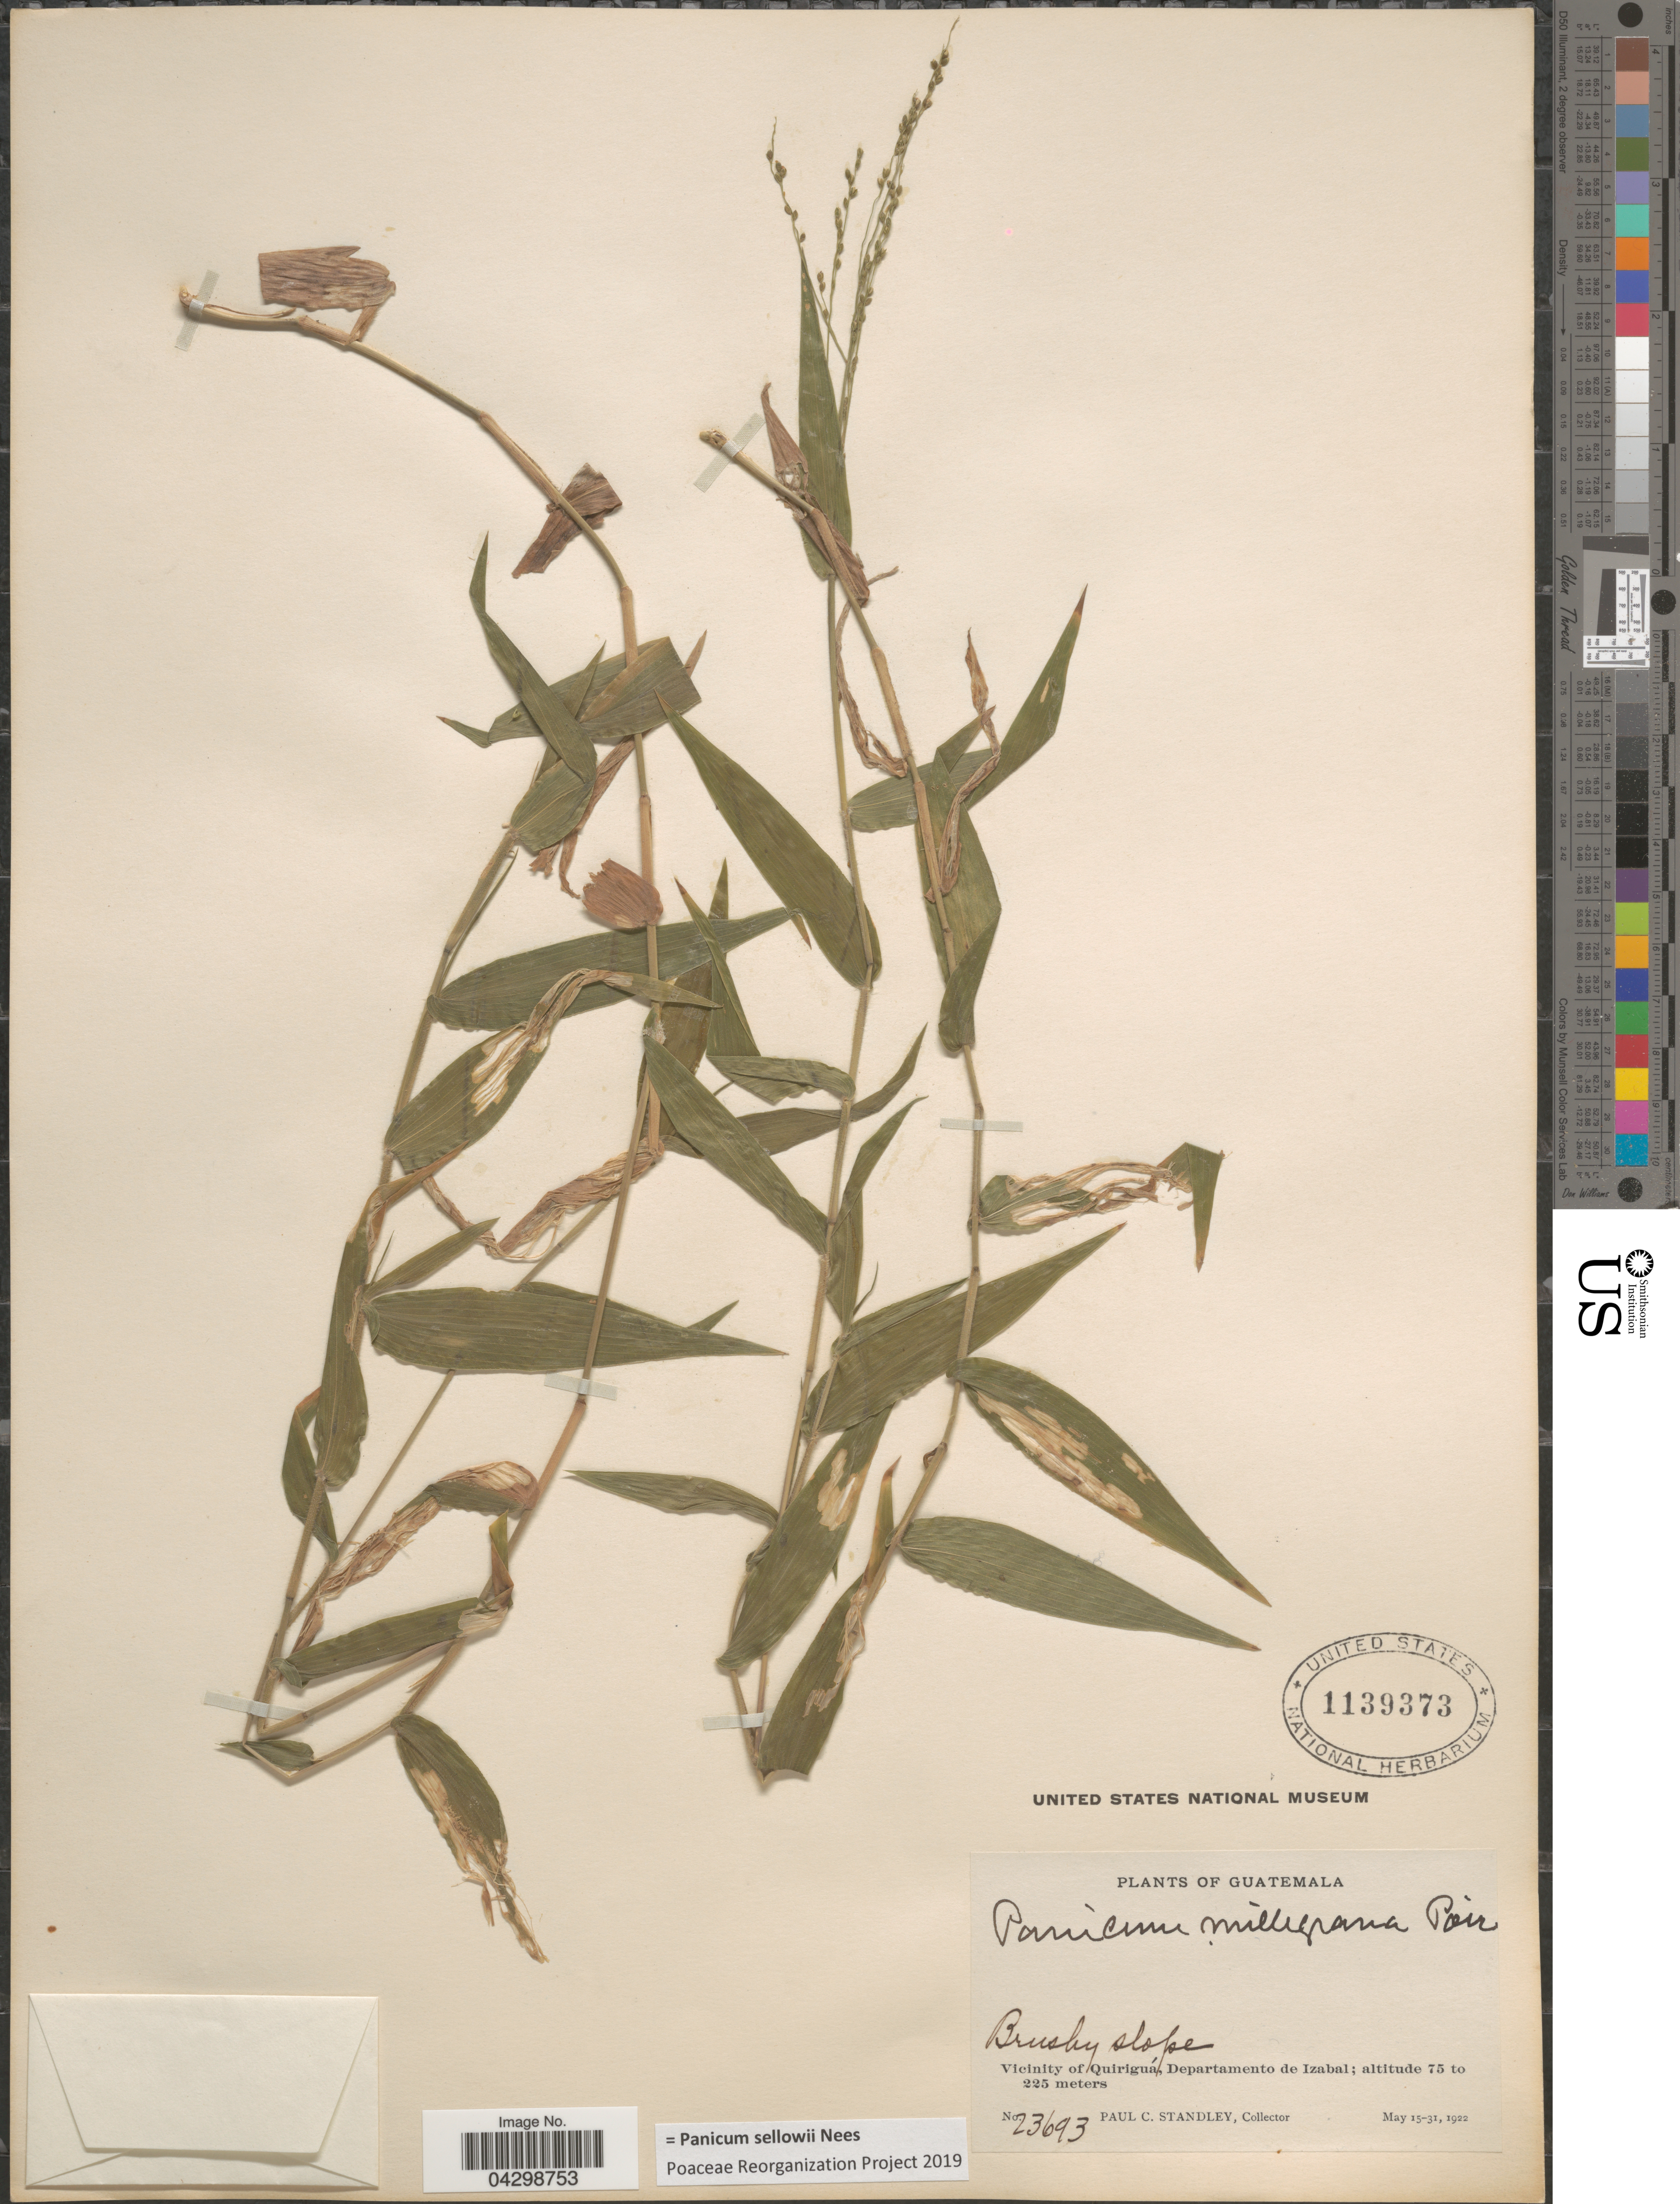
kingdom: Plantae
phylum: Tracheophyta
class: Liliopsida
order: Poales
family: Poaceae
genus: Panicum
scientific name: Panicum sellowii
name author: Nees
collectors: P. C. Standley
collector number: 23693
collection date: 1922-05-15/1922-05-31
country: Guatemala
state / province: Izabal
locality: Vicinity of Quiriguá, Departamento de Izabal.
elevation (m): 75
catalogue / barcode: US 1139373